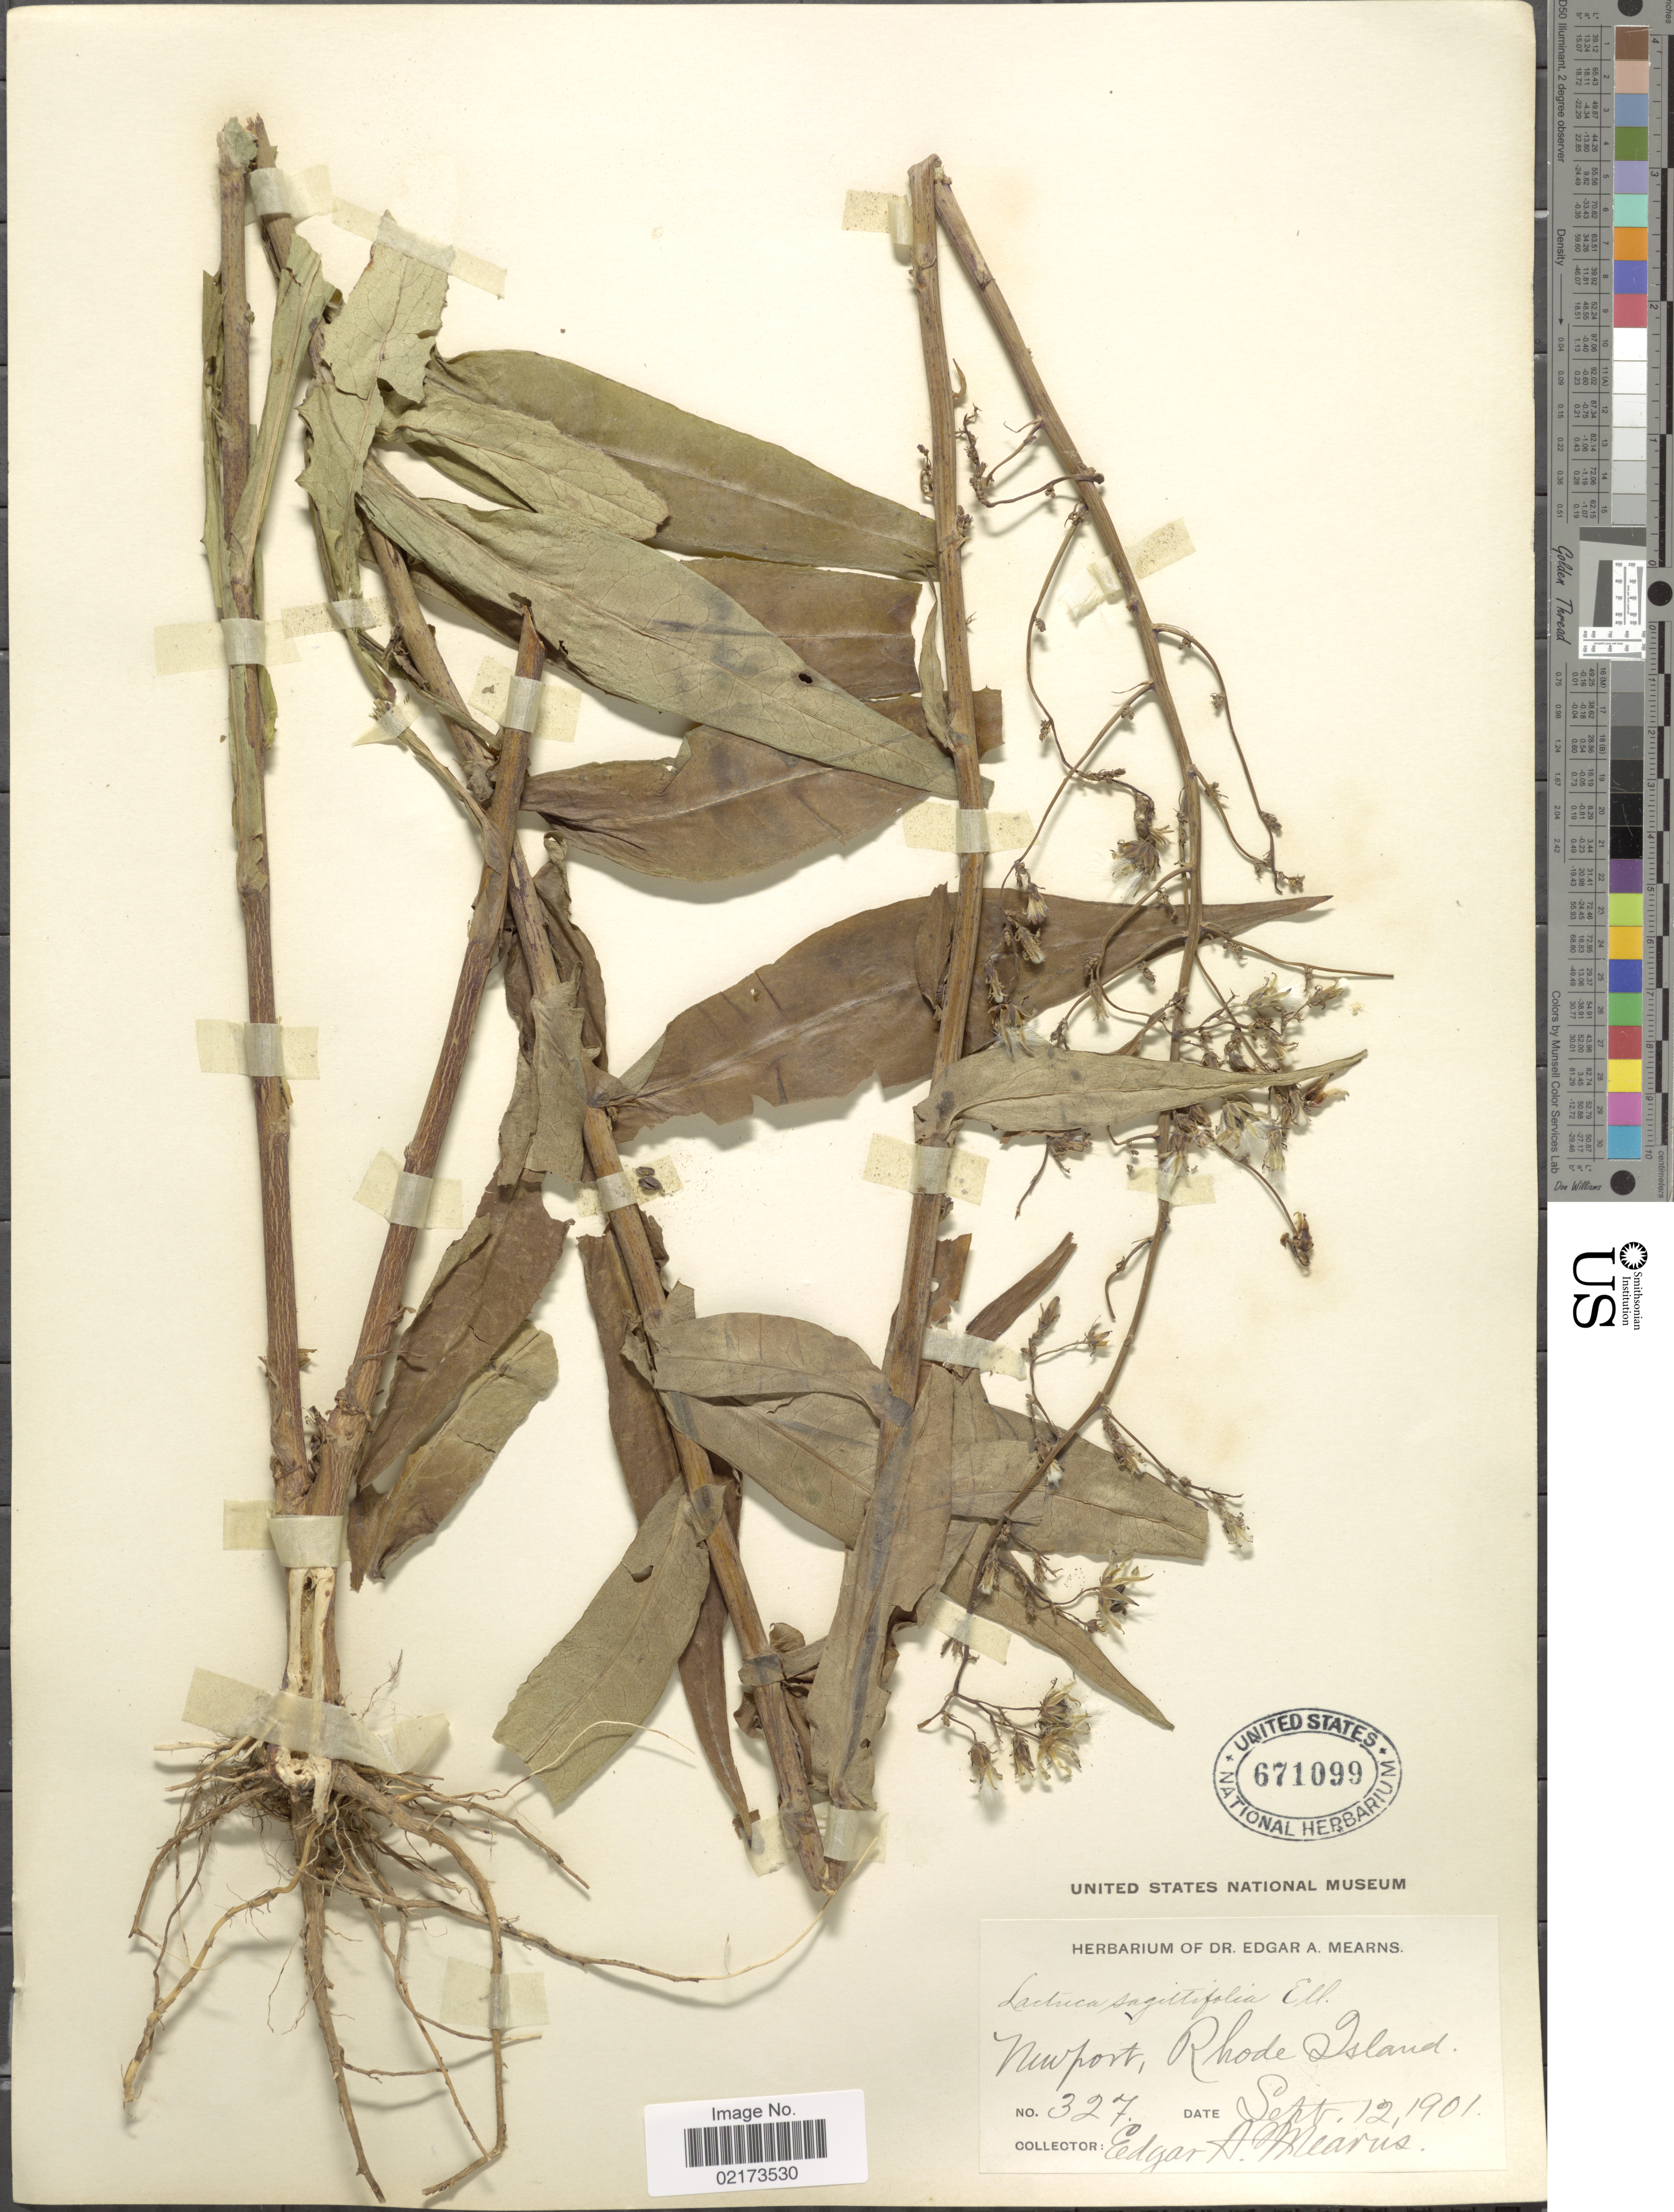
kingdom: Plantae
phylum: Tracheophyta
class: Magnoliopsida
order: Asterales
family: Asteraceae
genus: Lactuca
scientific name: Lactuca canadensis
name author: L.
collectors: E. A. Mearns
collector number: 327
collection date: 1901-09-12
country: United States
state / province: Rhode Island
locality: Newport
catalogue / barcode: US 671099